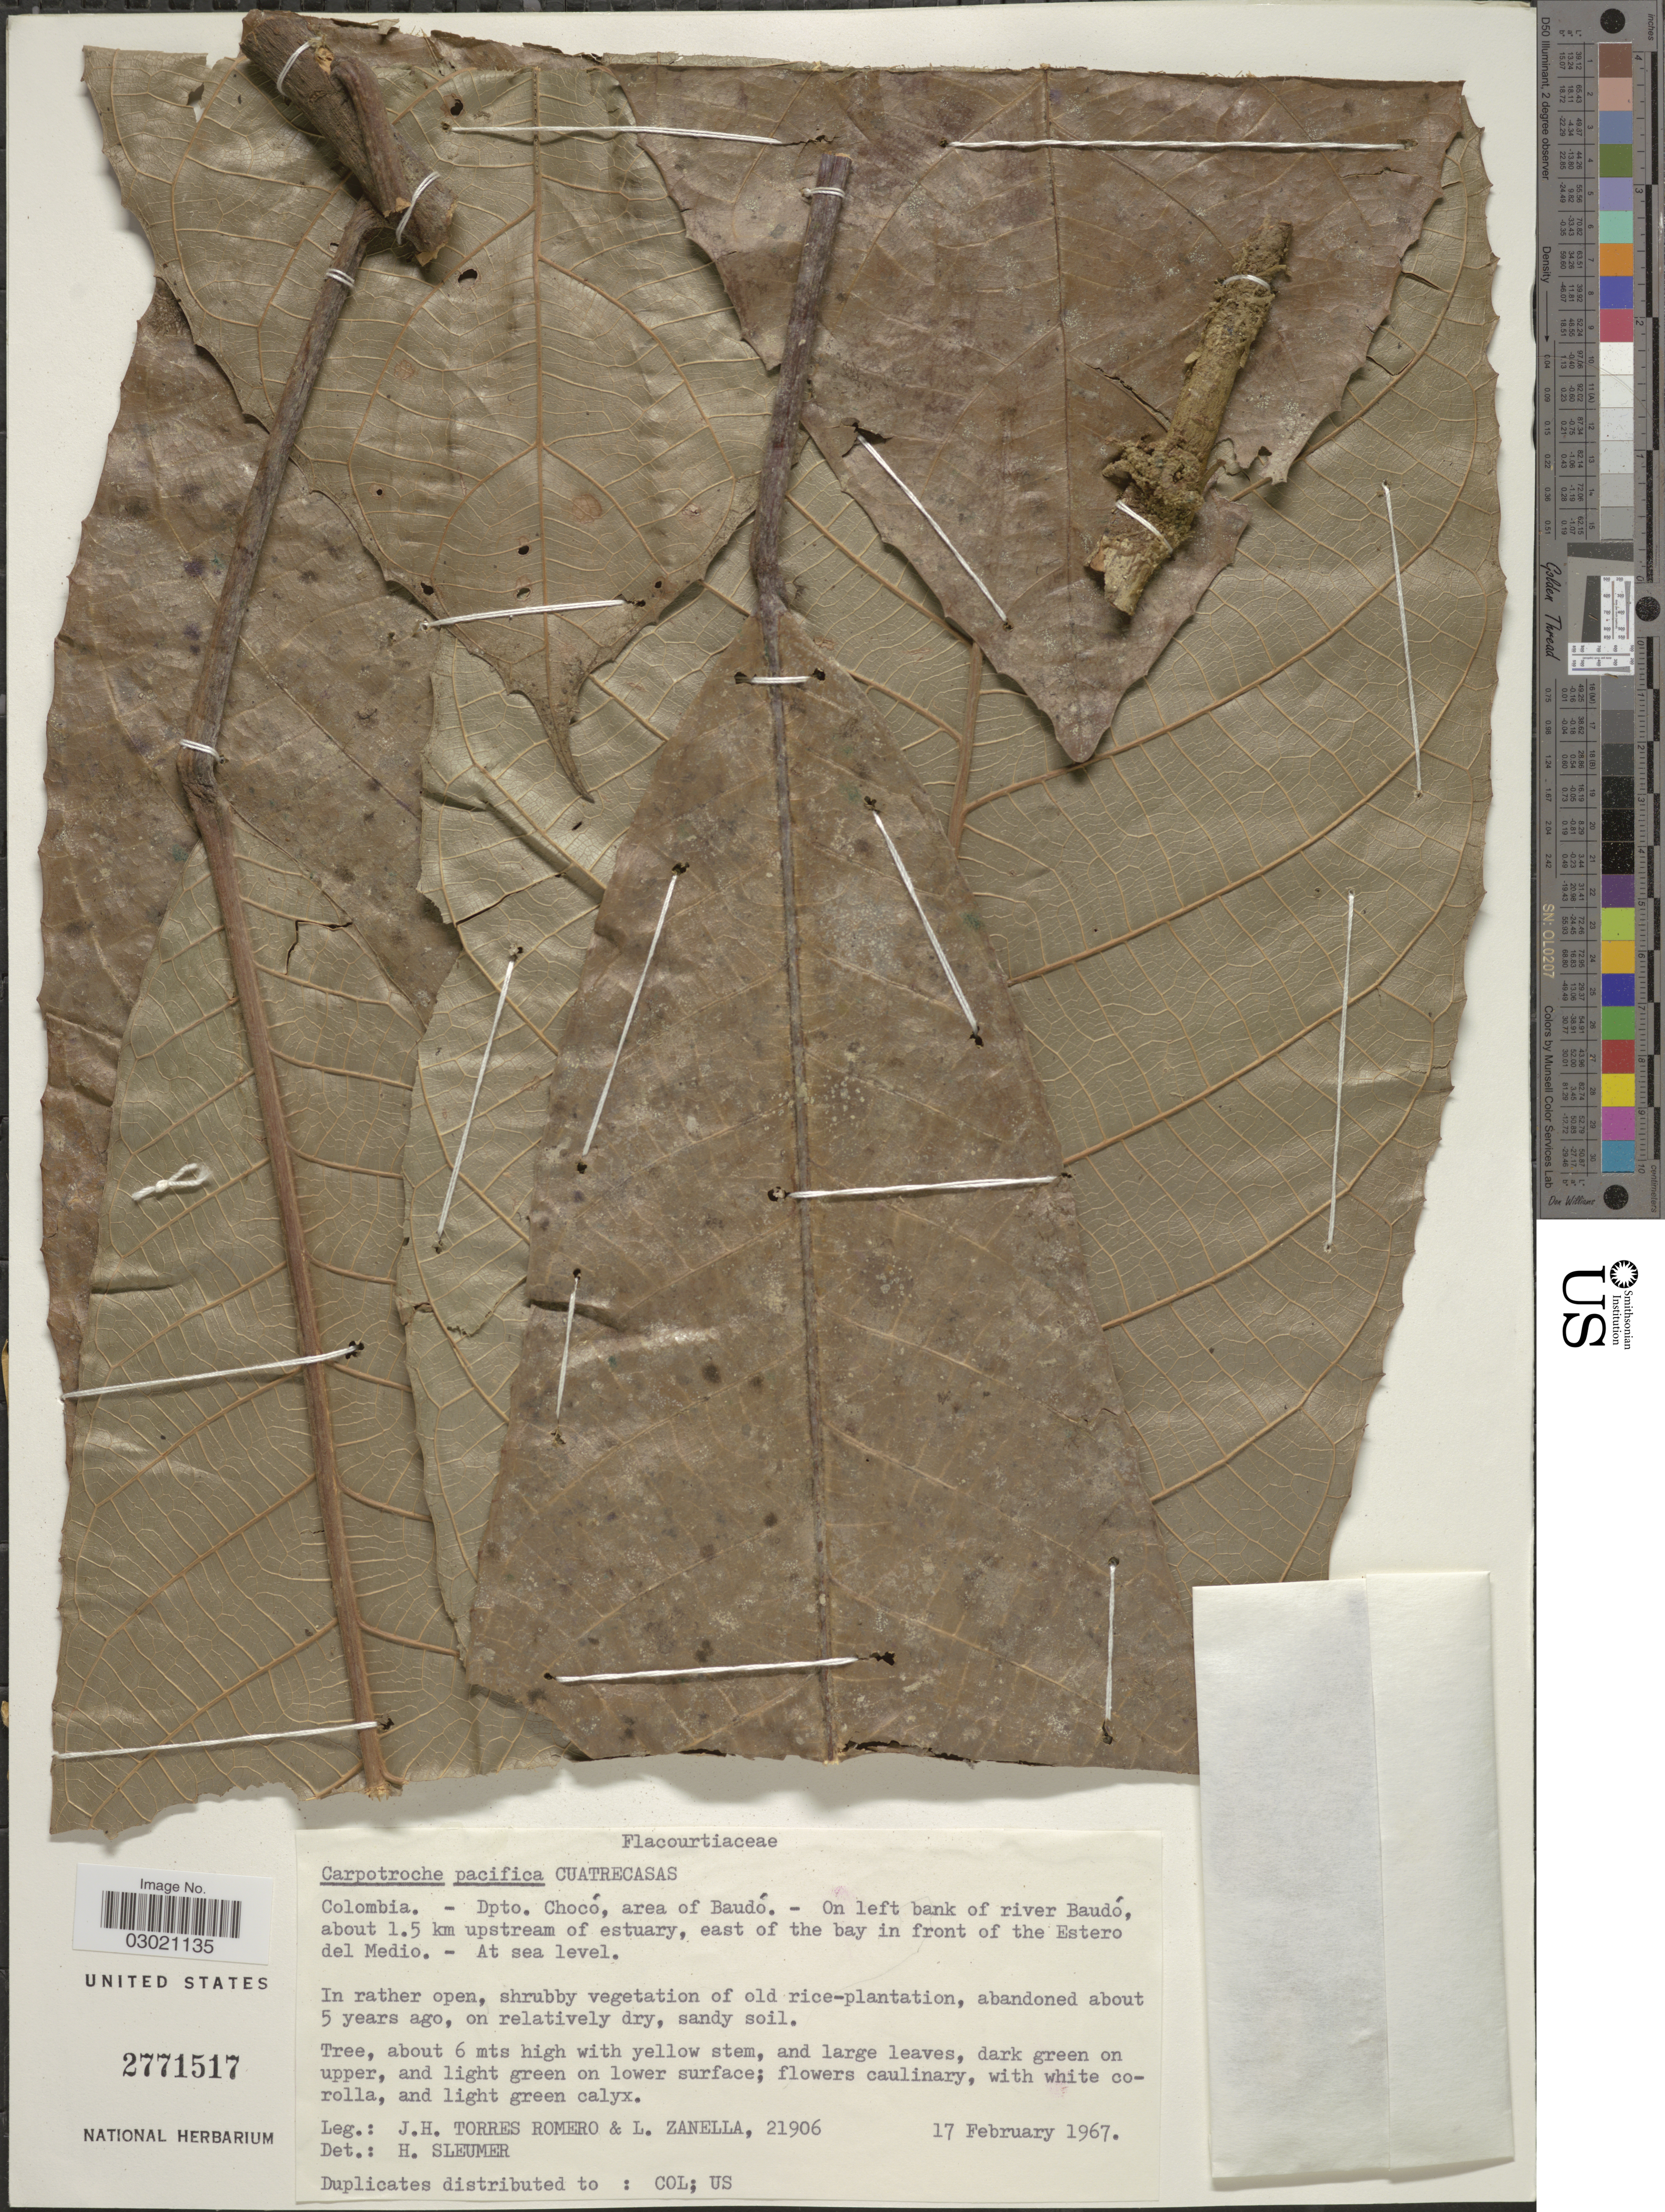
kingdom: Plantae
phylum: Tracheophyta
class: Magnoliopsida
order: Malpighiales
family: Achariaceae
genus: Carpotroche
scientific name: Carpotroche pacifica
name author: (Cuatrec.) Cuatrec.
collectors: J. H. Torres & L. Zanella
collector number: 21906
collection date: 1967-02-17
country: Colombia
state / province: Chocó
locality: Dpto. Chocó, area of Baudó.- On left bank of river Baudó, about 1.5 km upstream of estuary, east of the bay in front of the Estero del Medio.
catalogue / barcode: US 2771517